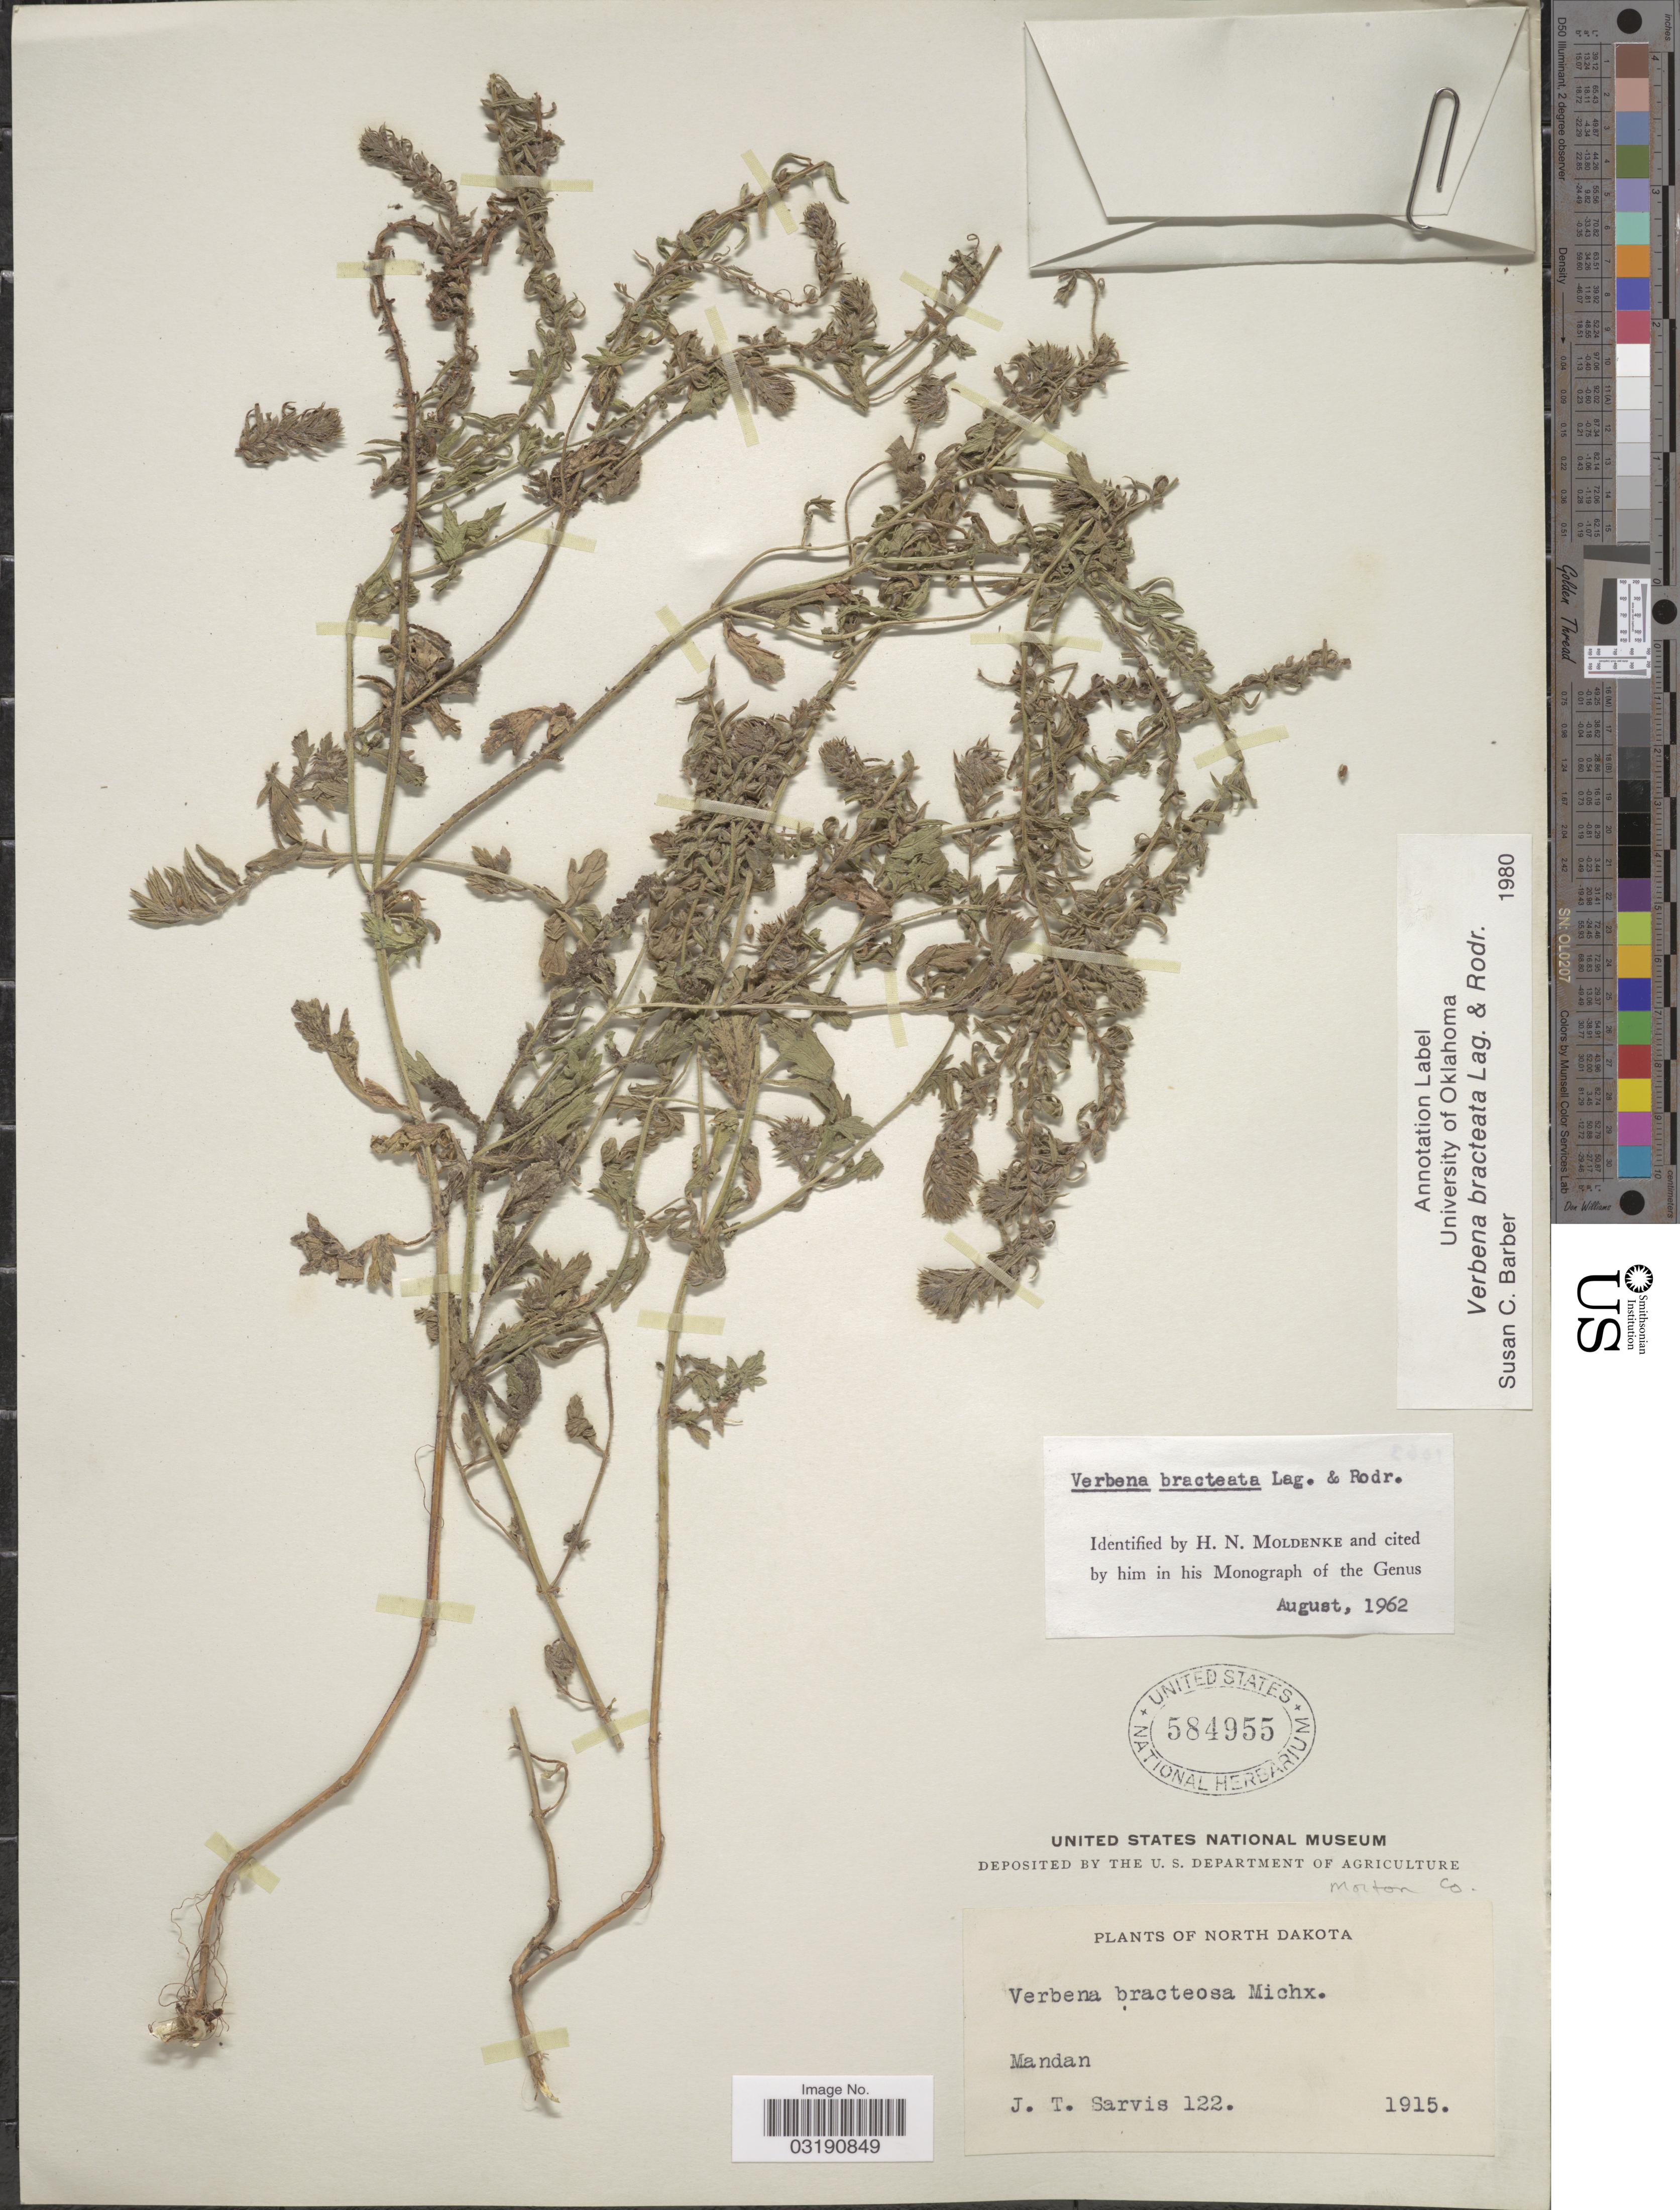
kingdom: Plantae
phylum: Tracheophyta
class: Magnoliopsida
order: Lamiales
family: Verbenaceae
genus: Verbena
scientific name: Verbena bracteata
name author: Cav. ex Lag. & Rodr.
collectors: J. Sarvis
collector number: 122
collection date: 1915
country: United States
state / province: North Dakota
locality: Morton Co. Mandan.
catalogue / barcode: US 584955